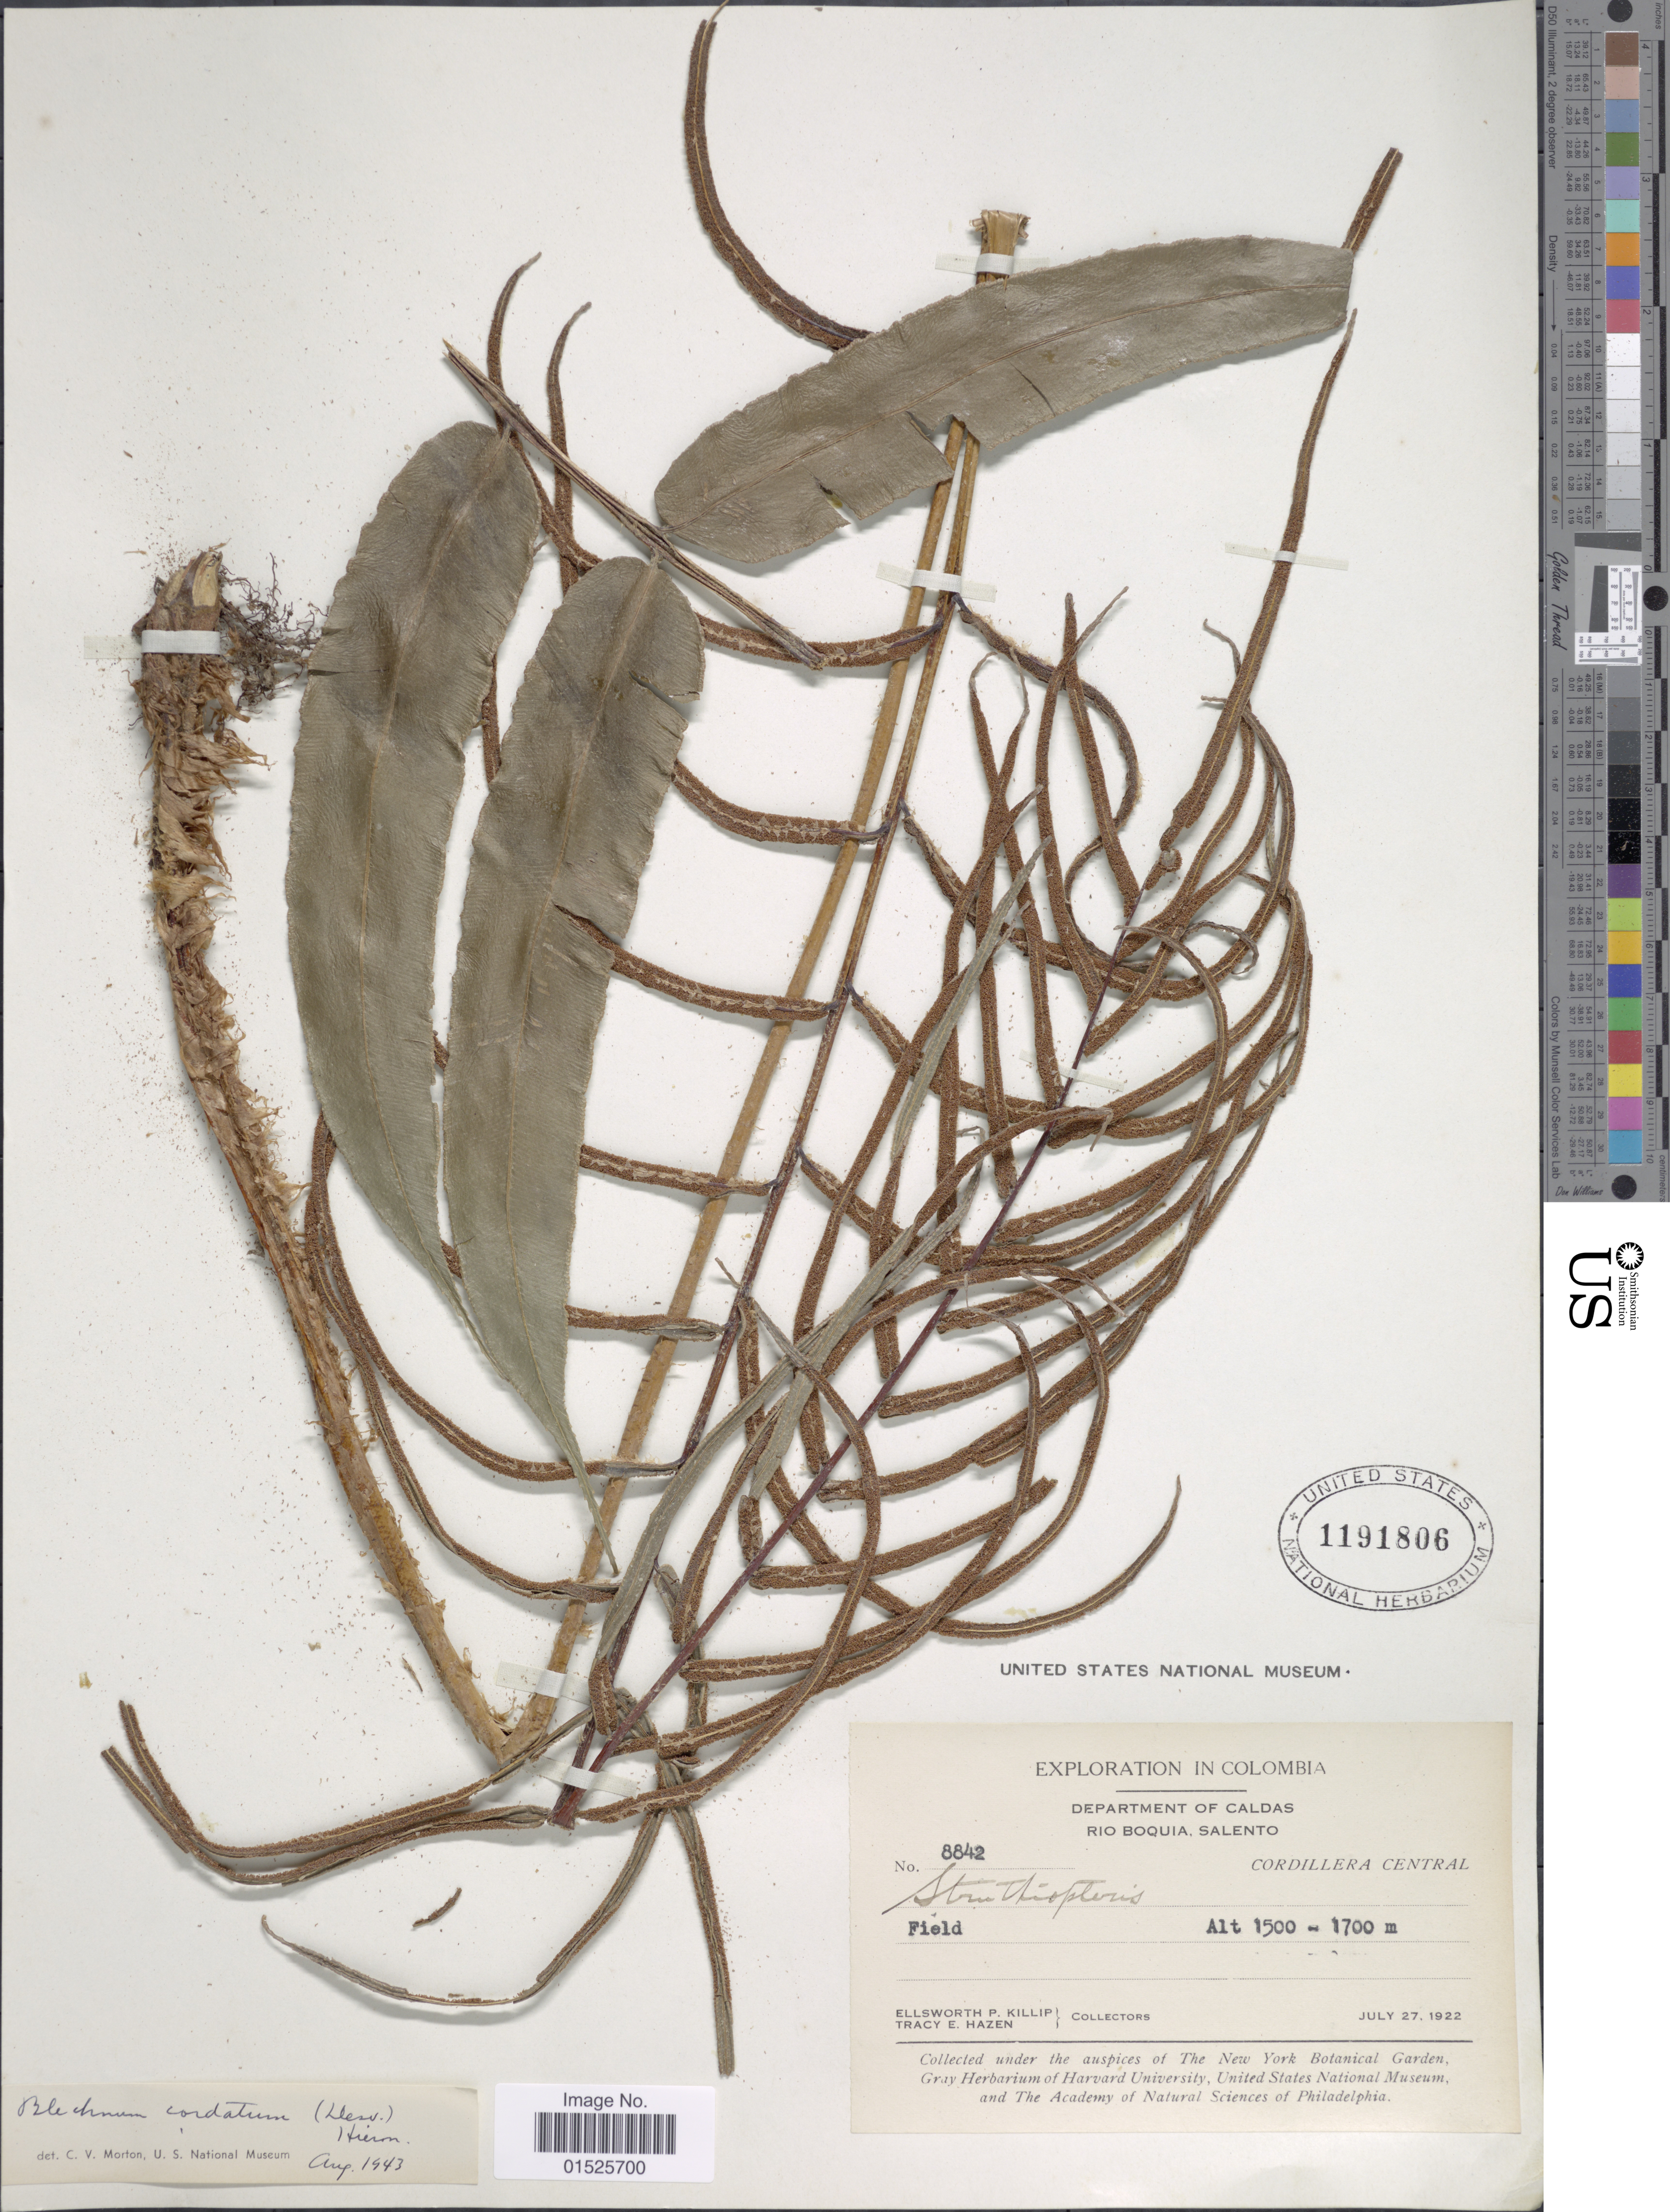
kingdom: Plantae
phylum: Tracheophyta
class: Polypodiopsida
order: Polypodiales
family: Blechnaceae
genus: Blechnum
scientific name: Blechnum cordatum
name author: (Desv.) Hieron.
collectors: E. P. Killip & T. E. Hazen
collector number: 8842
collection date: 1922-07-27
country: Colombia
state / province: Caldas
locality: Rio Boquia. Salento. Cordillera Central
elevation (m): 1500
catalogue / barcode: US 1191806